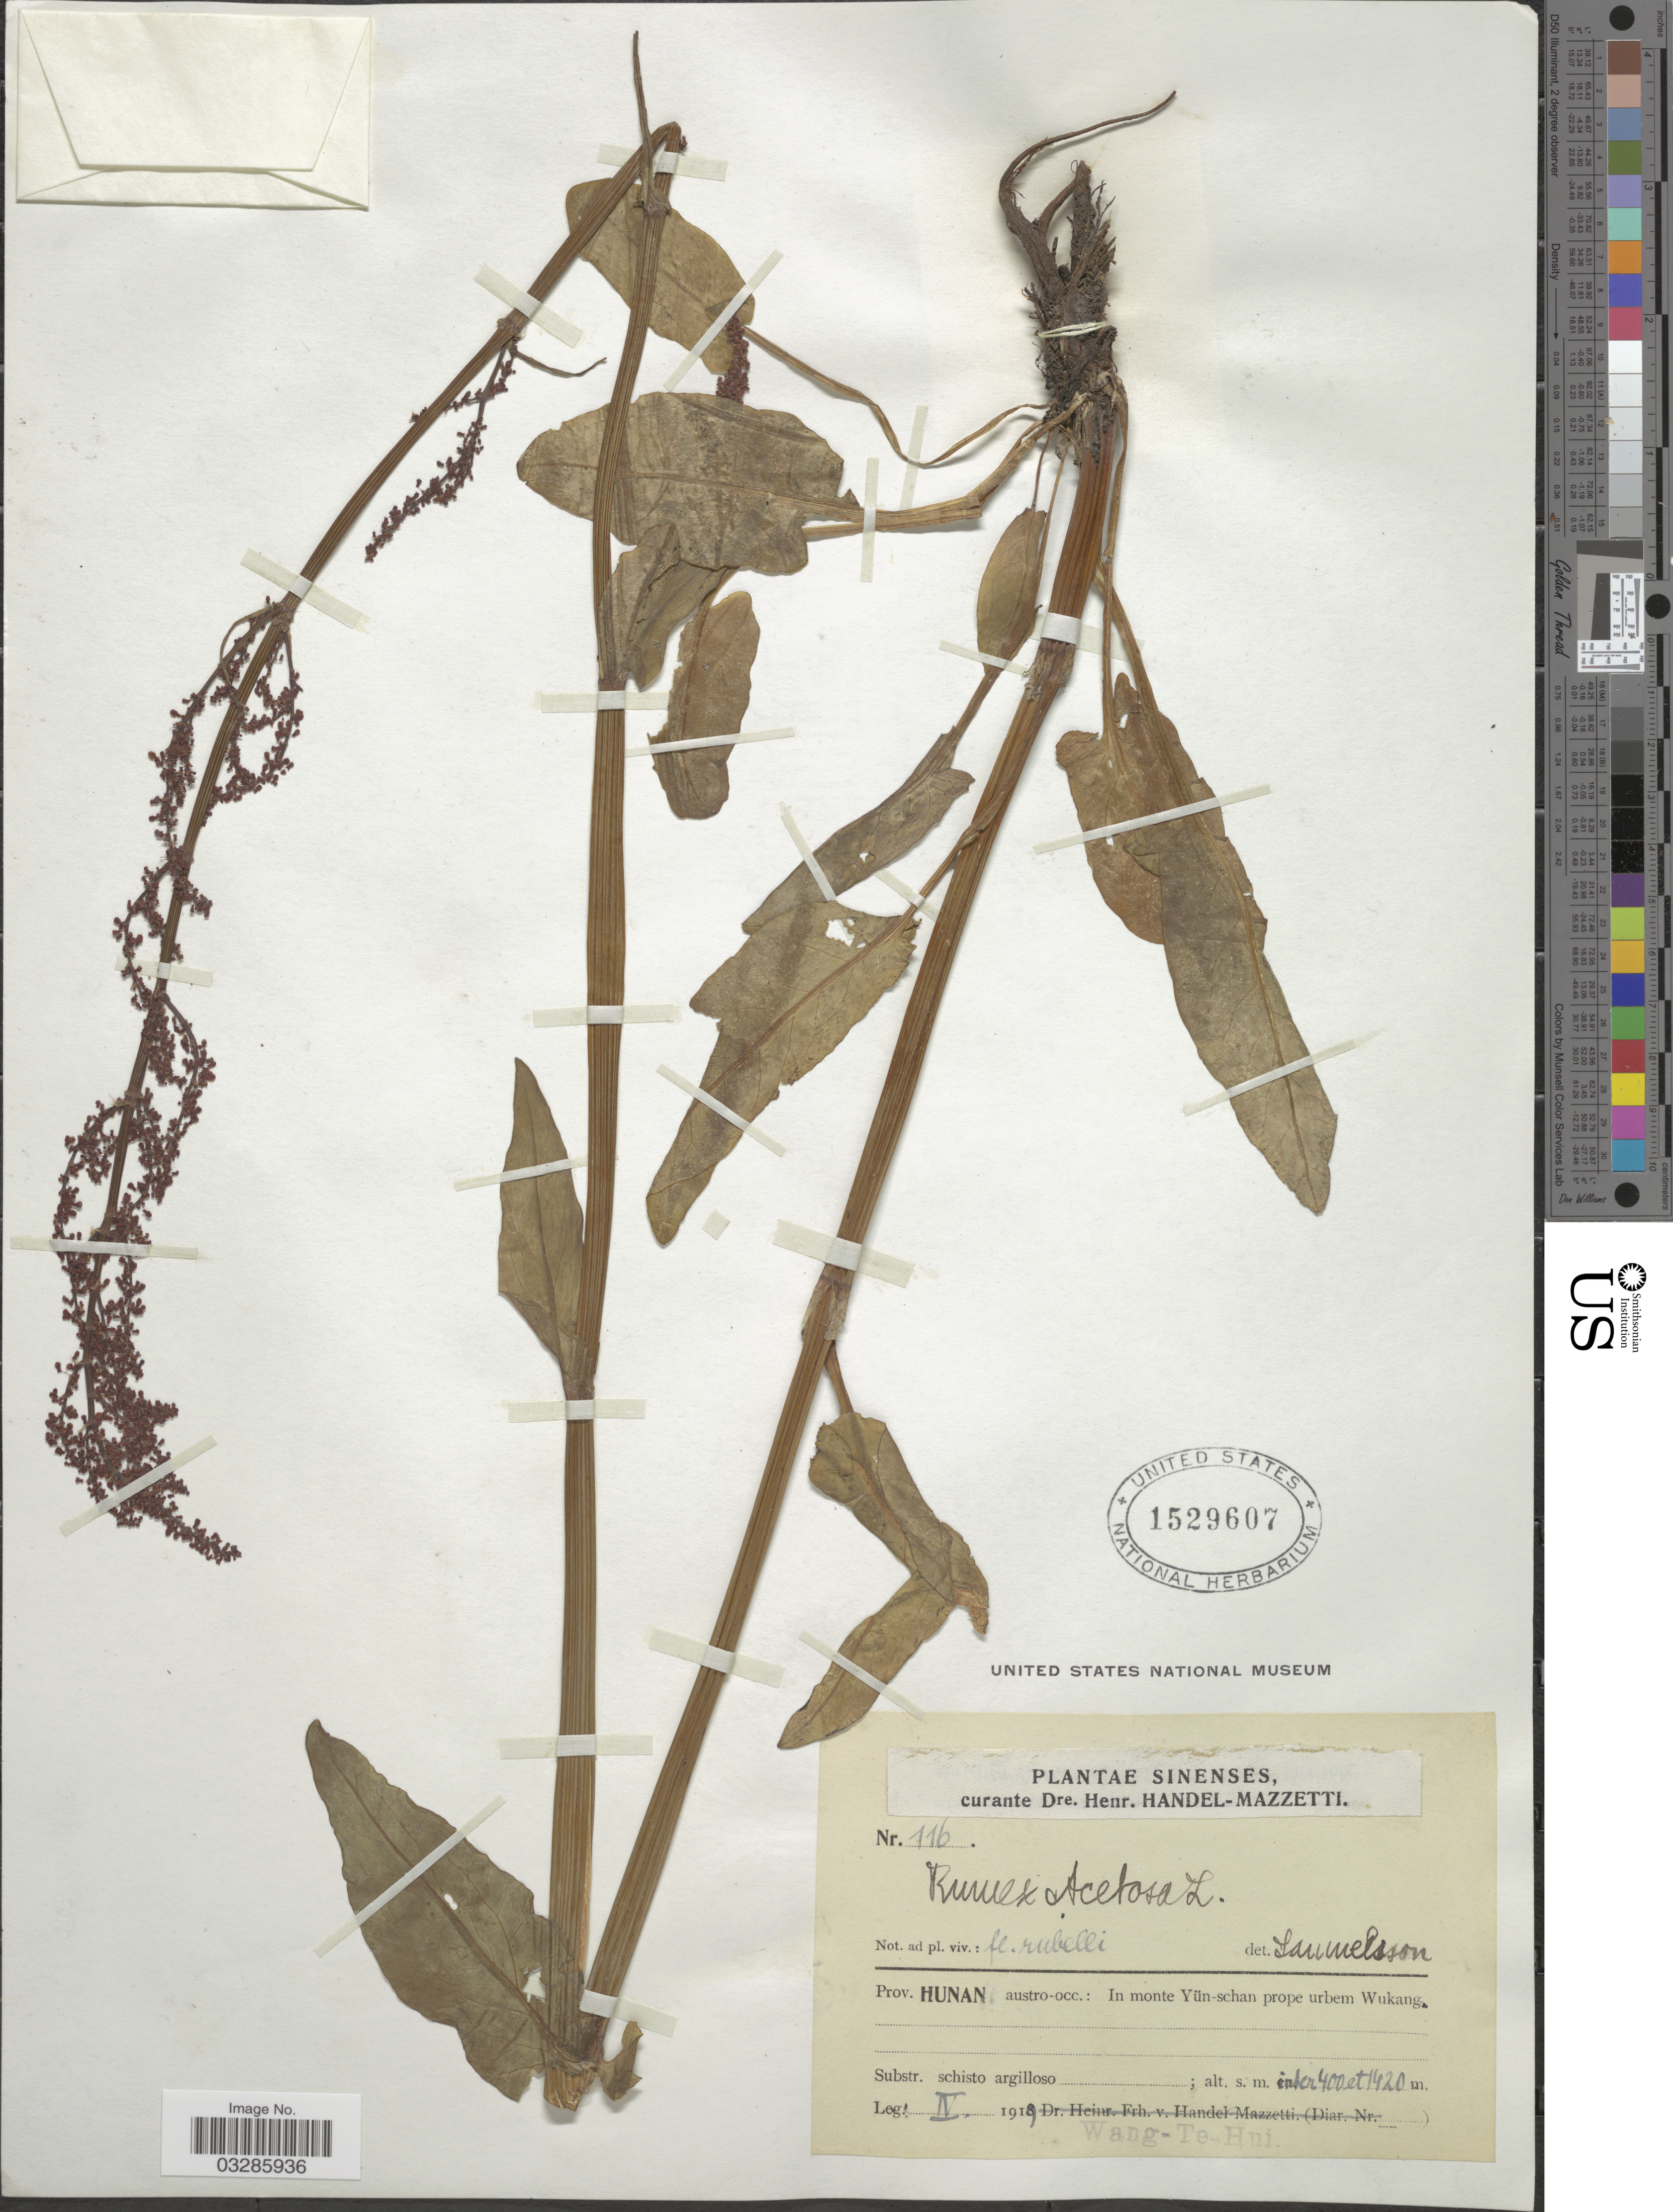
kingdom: Plantae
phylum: Tracheophyta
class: Magnoliopsida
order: Caryophyllales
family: Polygonaceae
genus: Rumex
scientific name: Rumex acetosa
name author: L.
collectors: T. H. Wang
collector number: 116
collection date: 1919-04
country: China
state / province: Hunan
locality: Austro-occ.: In monte Yün-schan prope urbem Wukang.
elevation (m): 400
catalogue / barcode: US 1529607